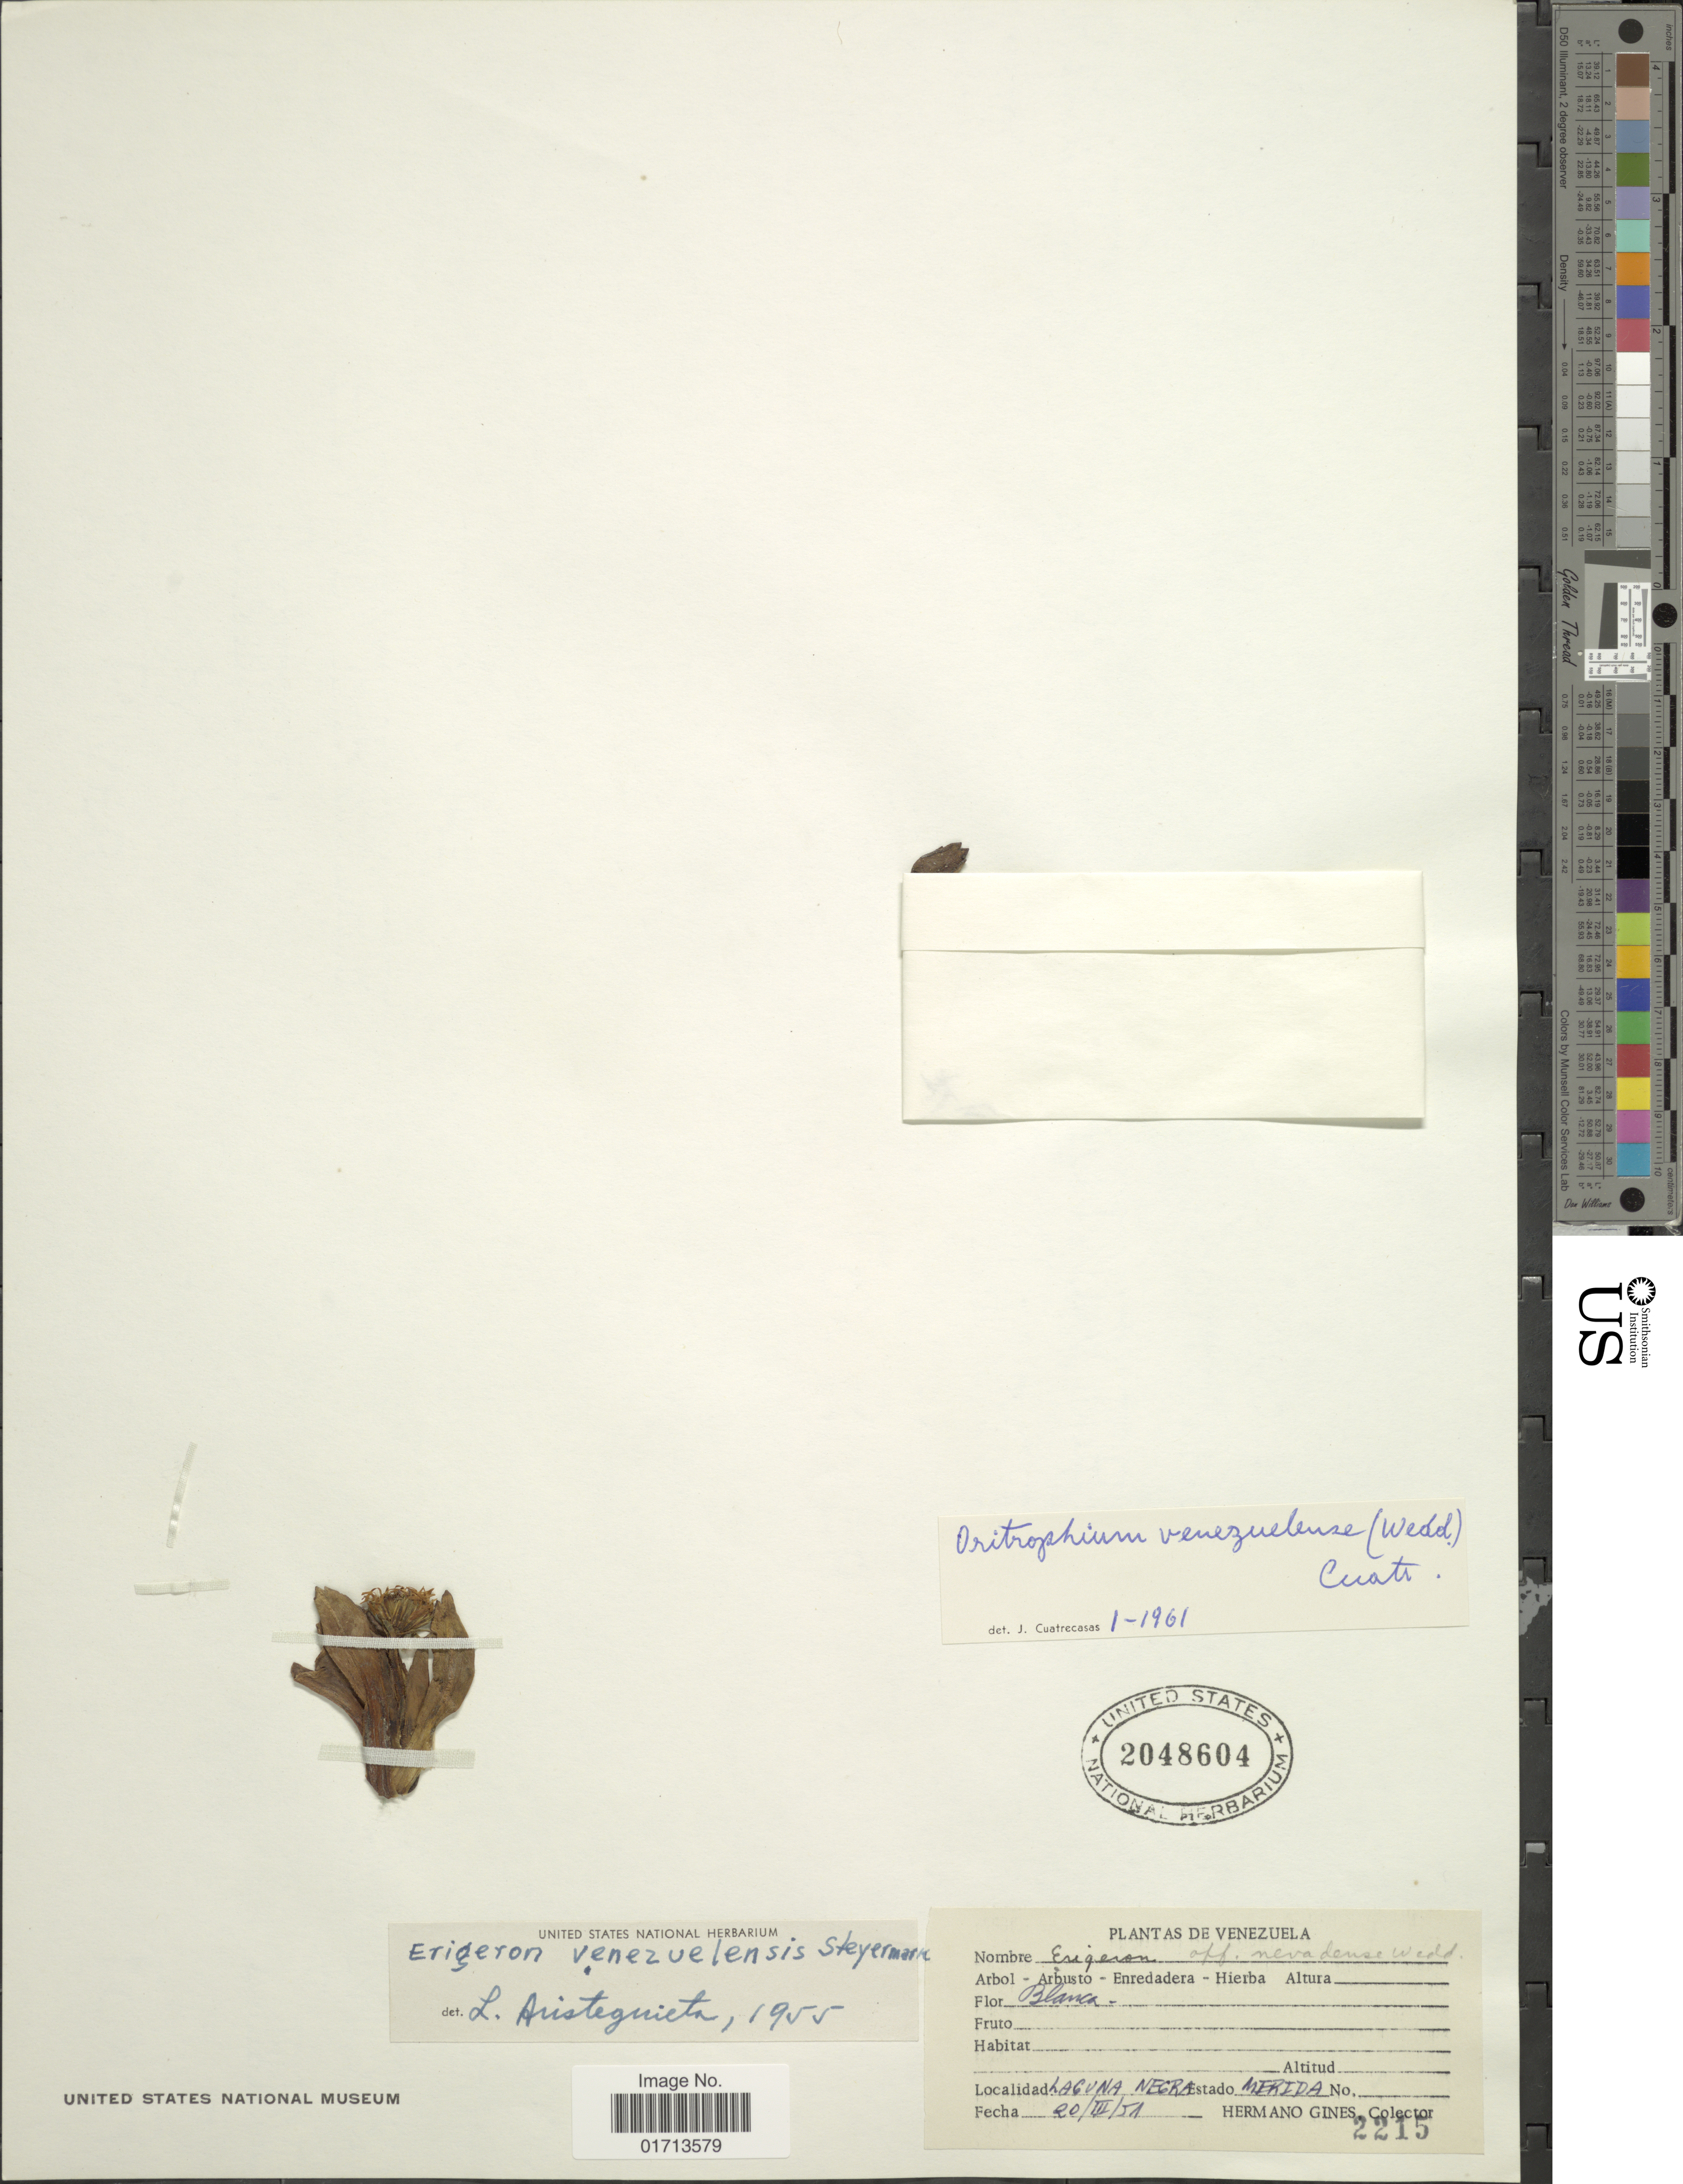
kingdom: Plantae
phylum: Tracheophyta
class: Magnoliopsida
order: Asterales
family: Asteraceae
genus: Oritrophium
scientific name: Oritrophium venezuelense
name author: (Steyerm.) Cuatrec.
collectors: Bro. Gines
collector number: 2215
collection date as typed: Transcribed d/m/y: 20/3/51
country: Venezuela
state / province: Mérida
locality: Laguna Negra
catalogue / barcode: US 2048604